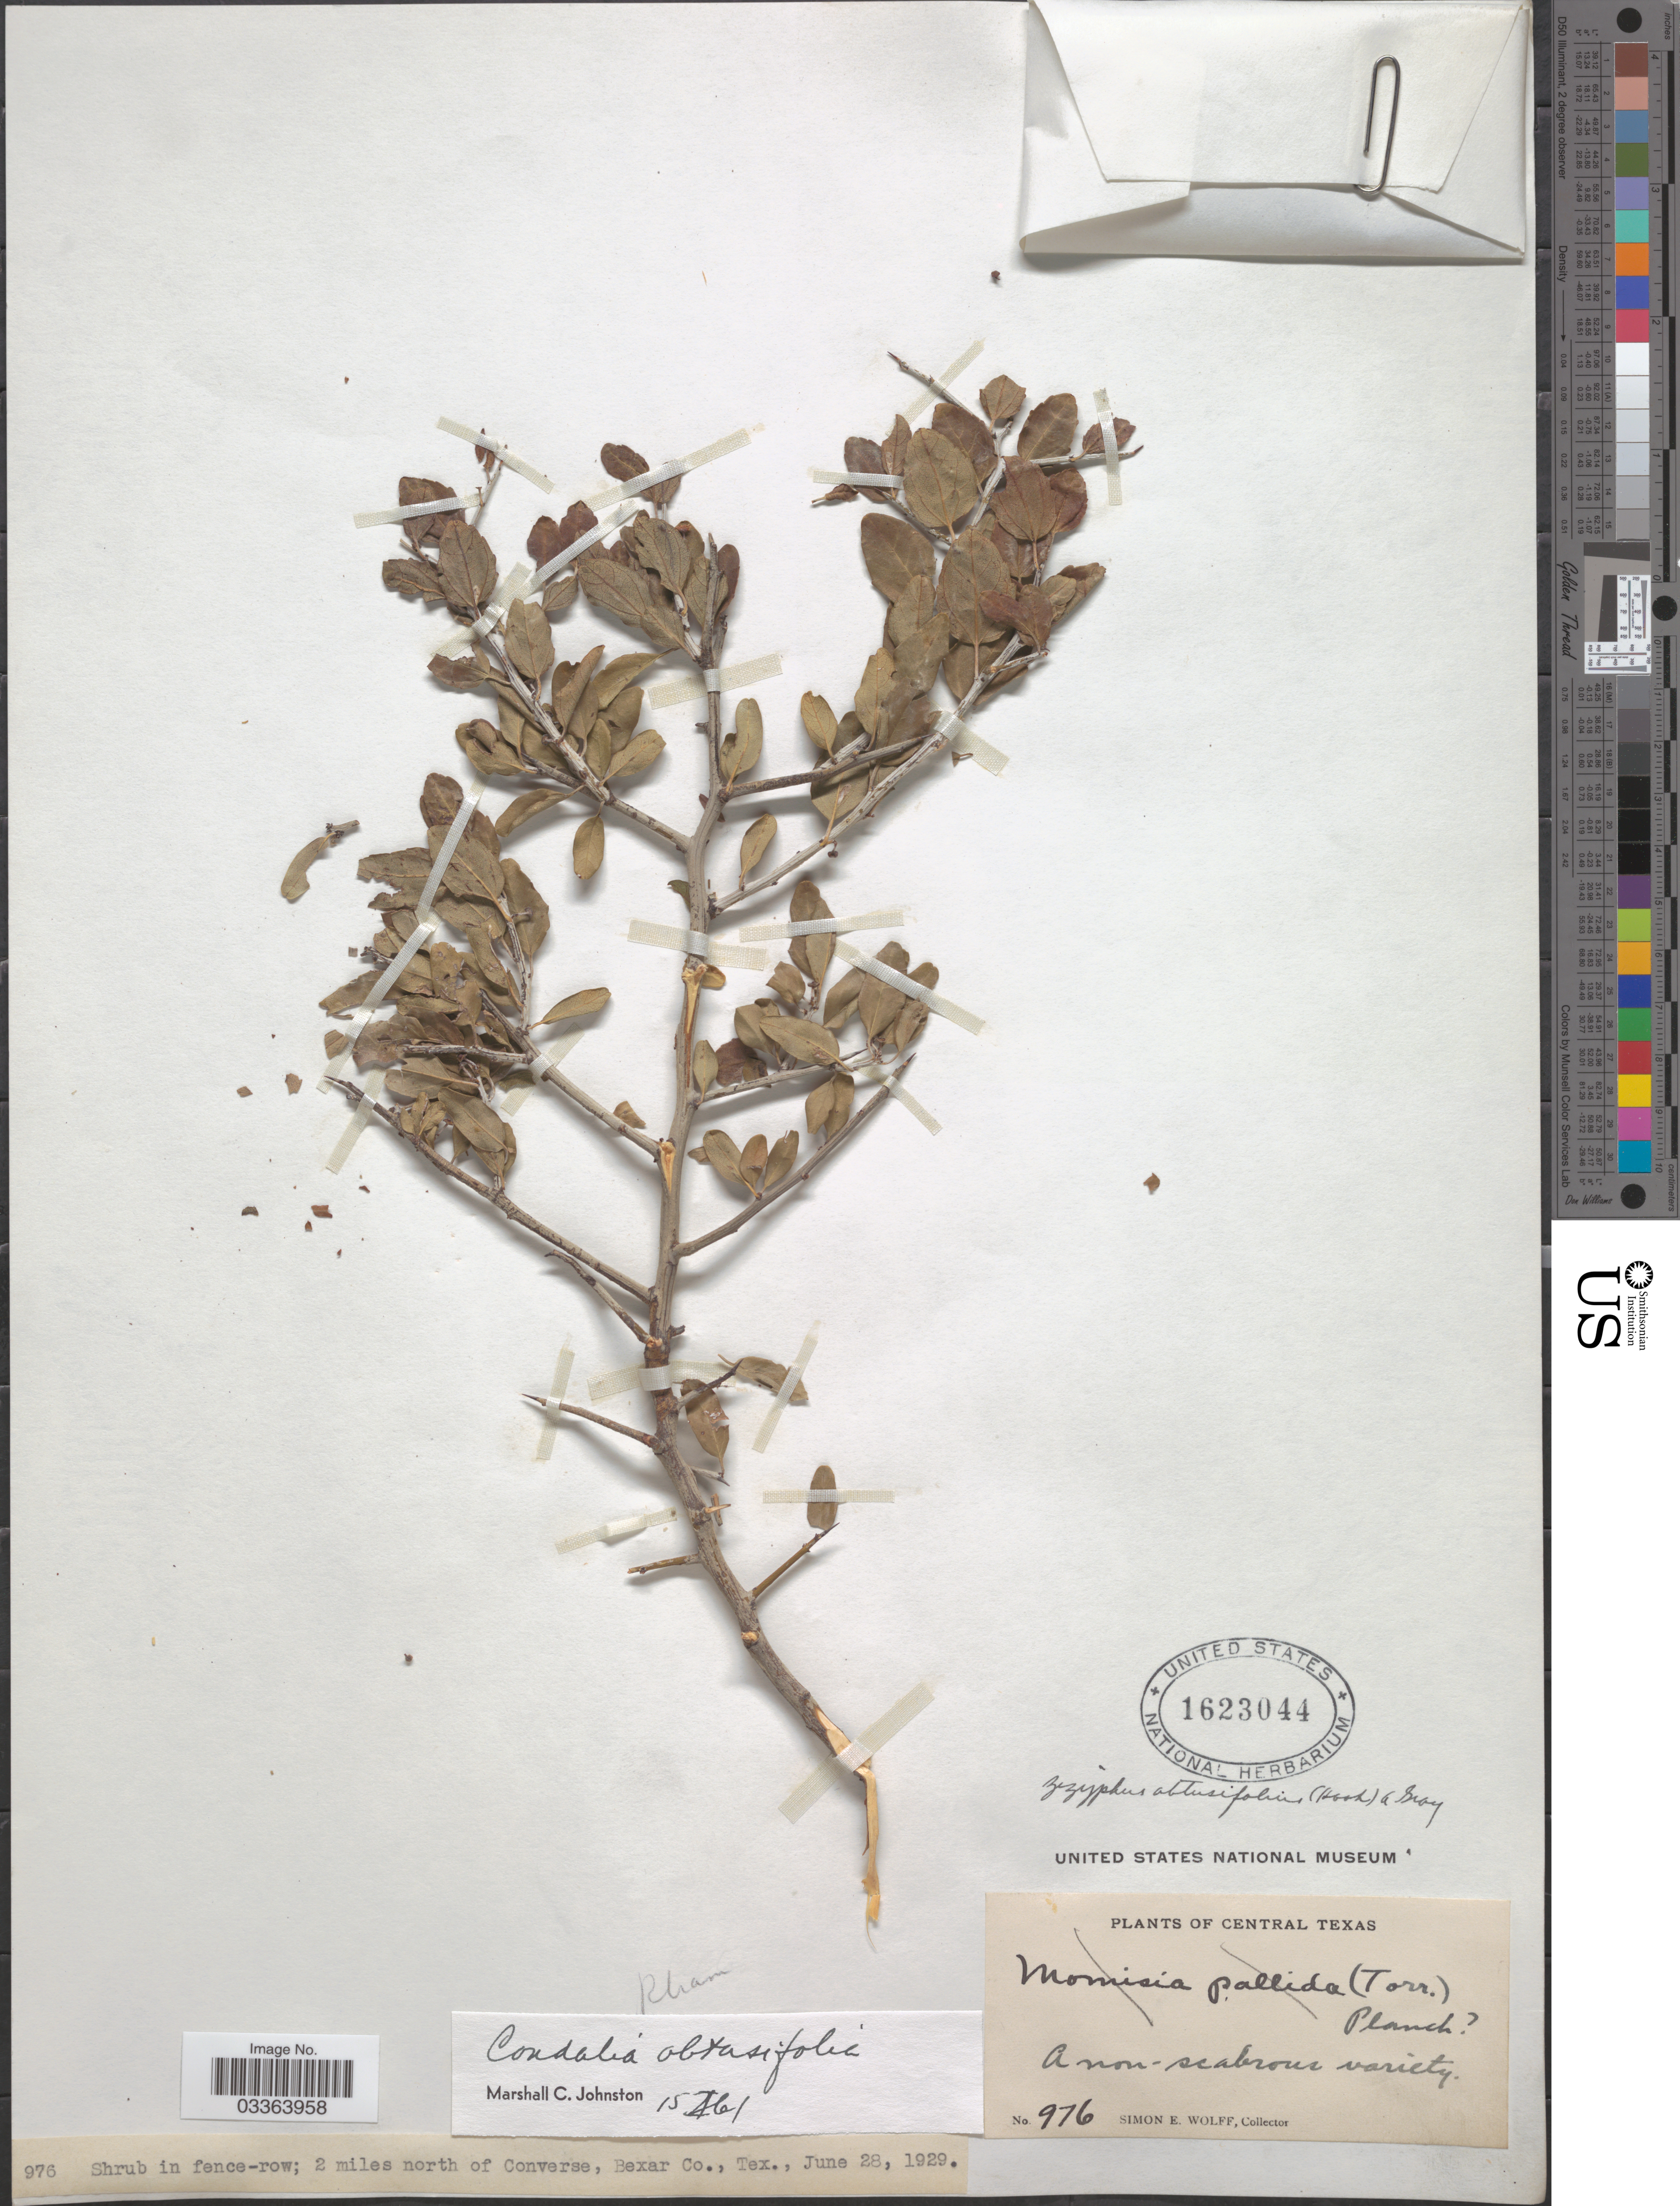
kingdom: Plantae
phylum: Tracheophyta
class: Magnoliopsida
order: Rosales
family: Rhamnaceae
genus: Sarcomphalus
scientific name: Sarcomphalus obtusifolius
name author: (Hook. ex Torr. & A. Gray) Hauenschild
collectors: S. E. Wolff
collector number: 976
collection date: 1929-06-28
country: United States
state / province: Texas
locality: Central Texas. 2 miles north of Converse, Bexar Co.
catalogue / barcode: US 1623044